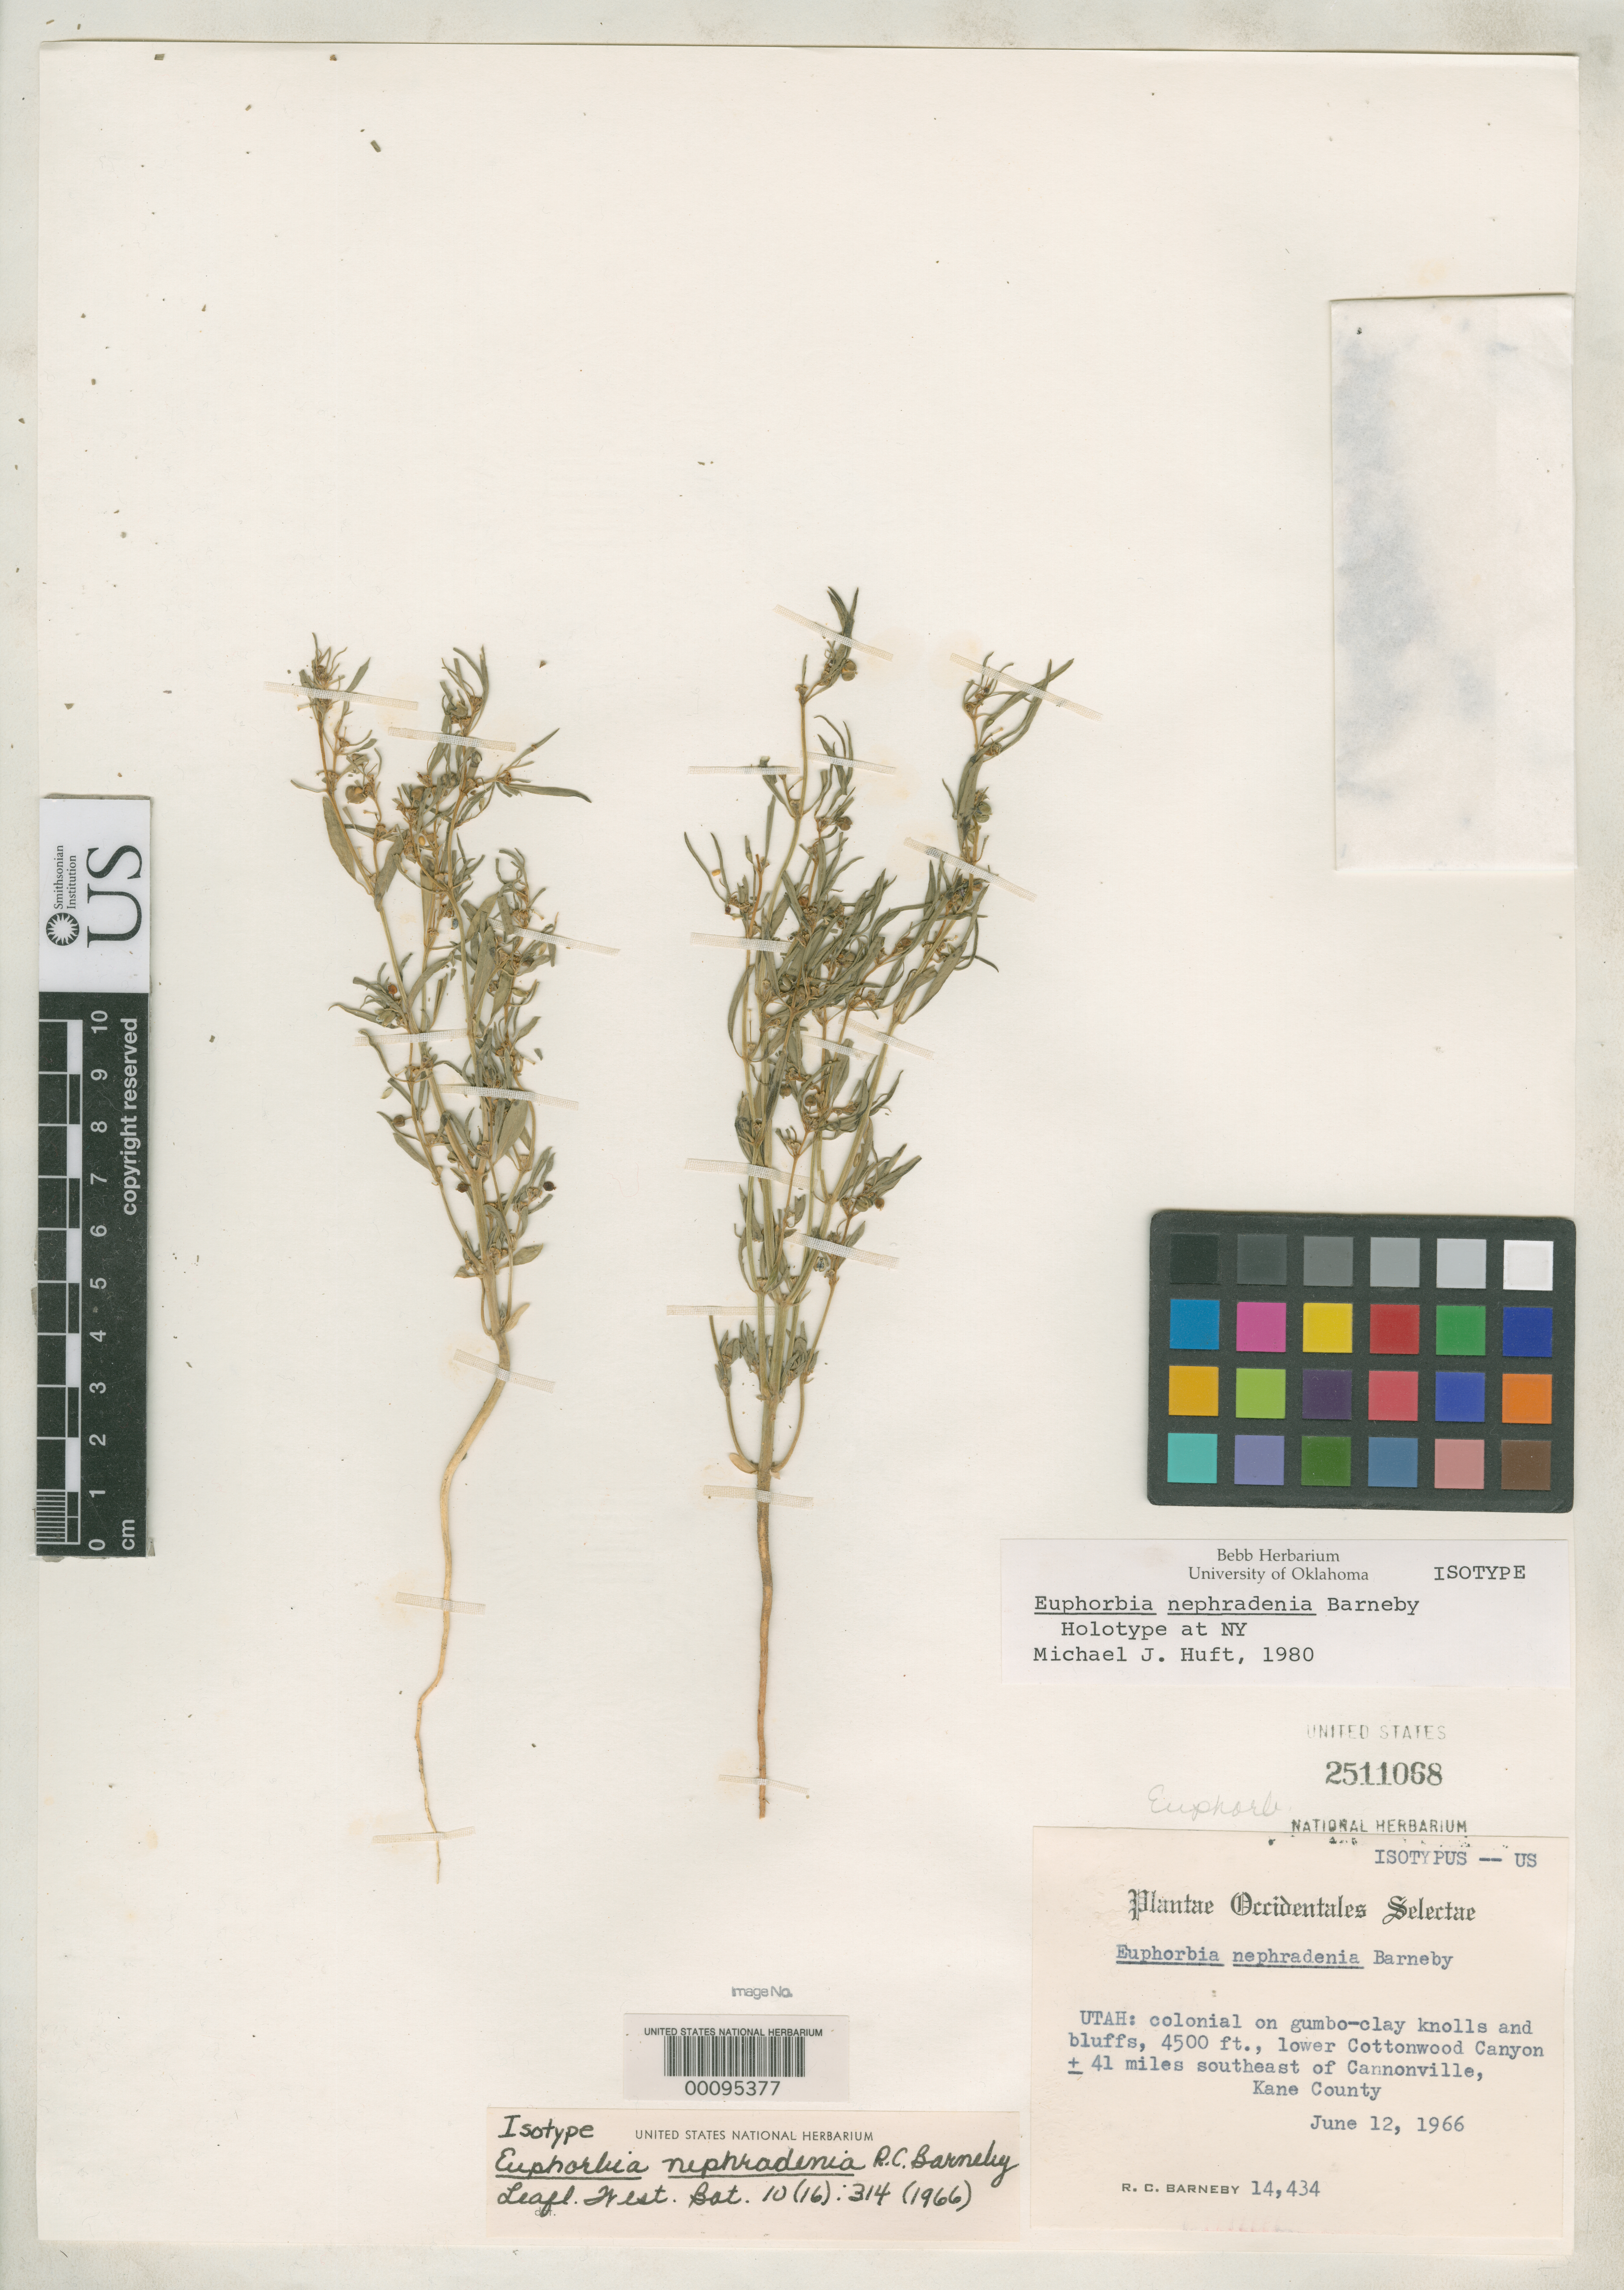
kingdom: Plantae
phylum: Tracheophyta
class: Magnoliopsida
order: Malpighiales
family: Euphorbiaceae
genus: Euphorbia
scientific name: Euphorbia nephradenia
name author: Barneby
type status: Isotype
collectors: R. C. Barneby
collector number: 14434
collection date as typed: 12 Jun 1966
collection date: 1966-06-12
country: United States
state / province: Utah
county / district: Kane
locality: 41 mi. SE of Cannonville, Blower Cottonwood Canyon; alt. 4500 ft.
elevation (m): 1372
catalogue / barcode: US 2511068